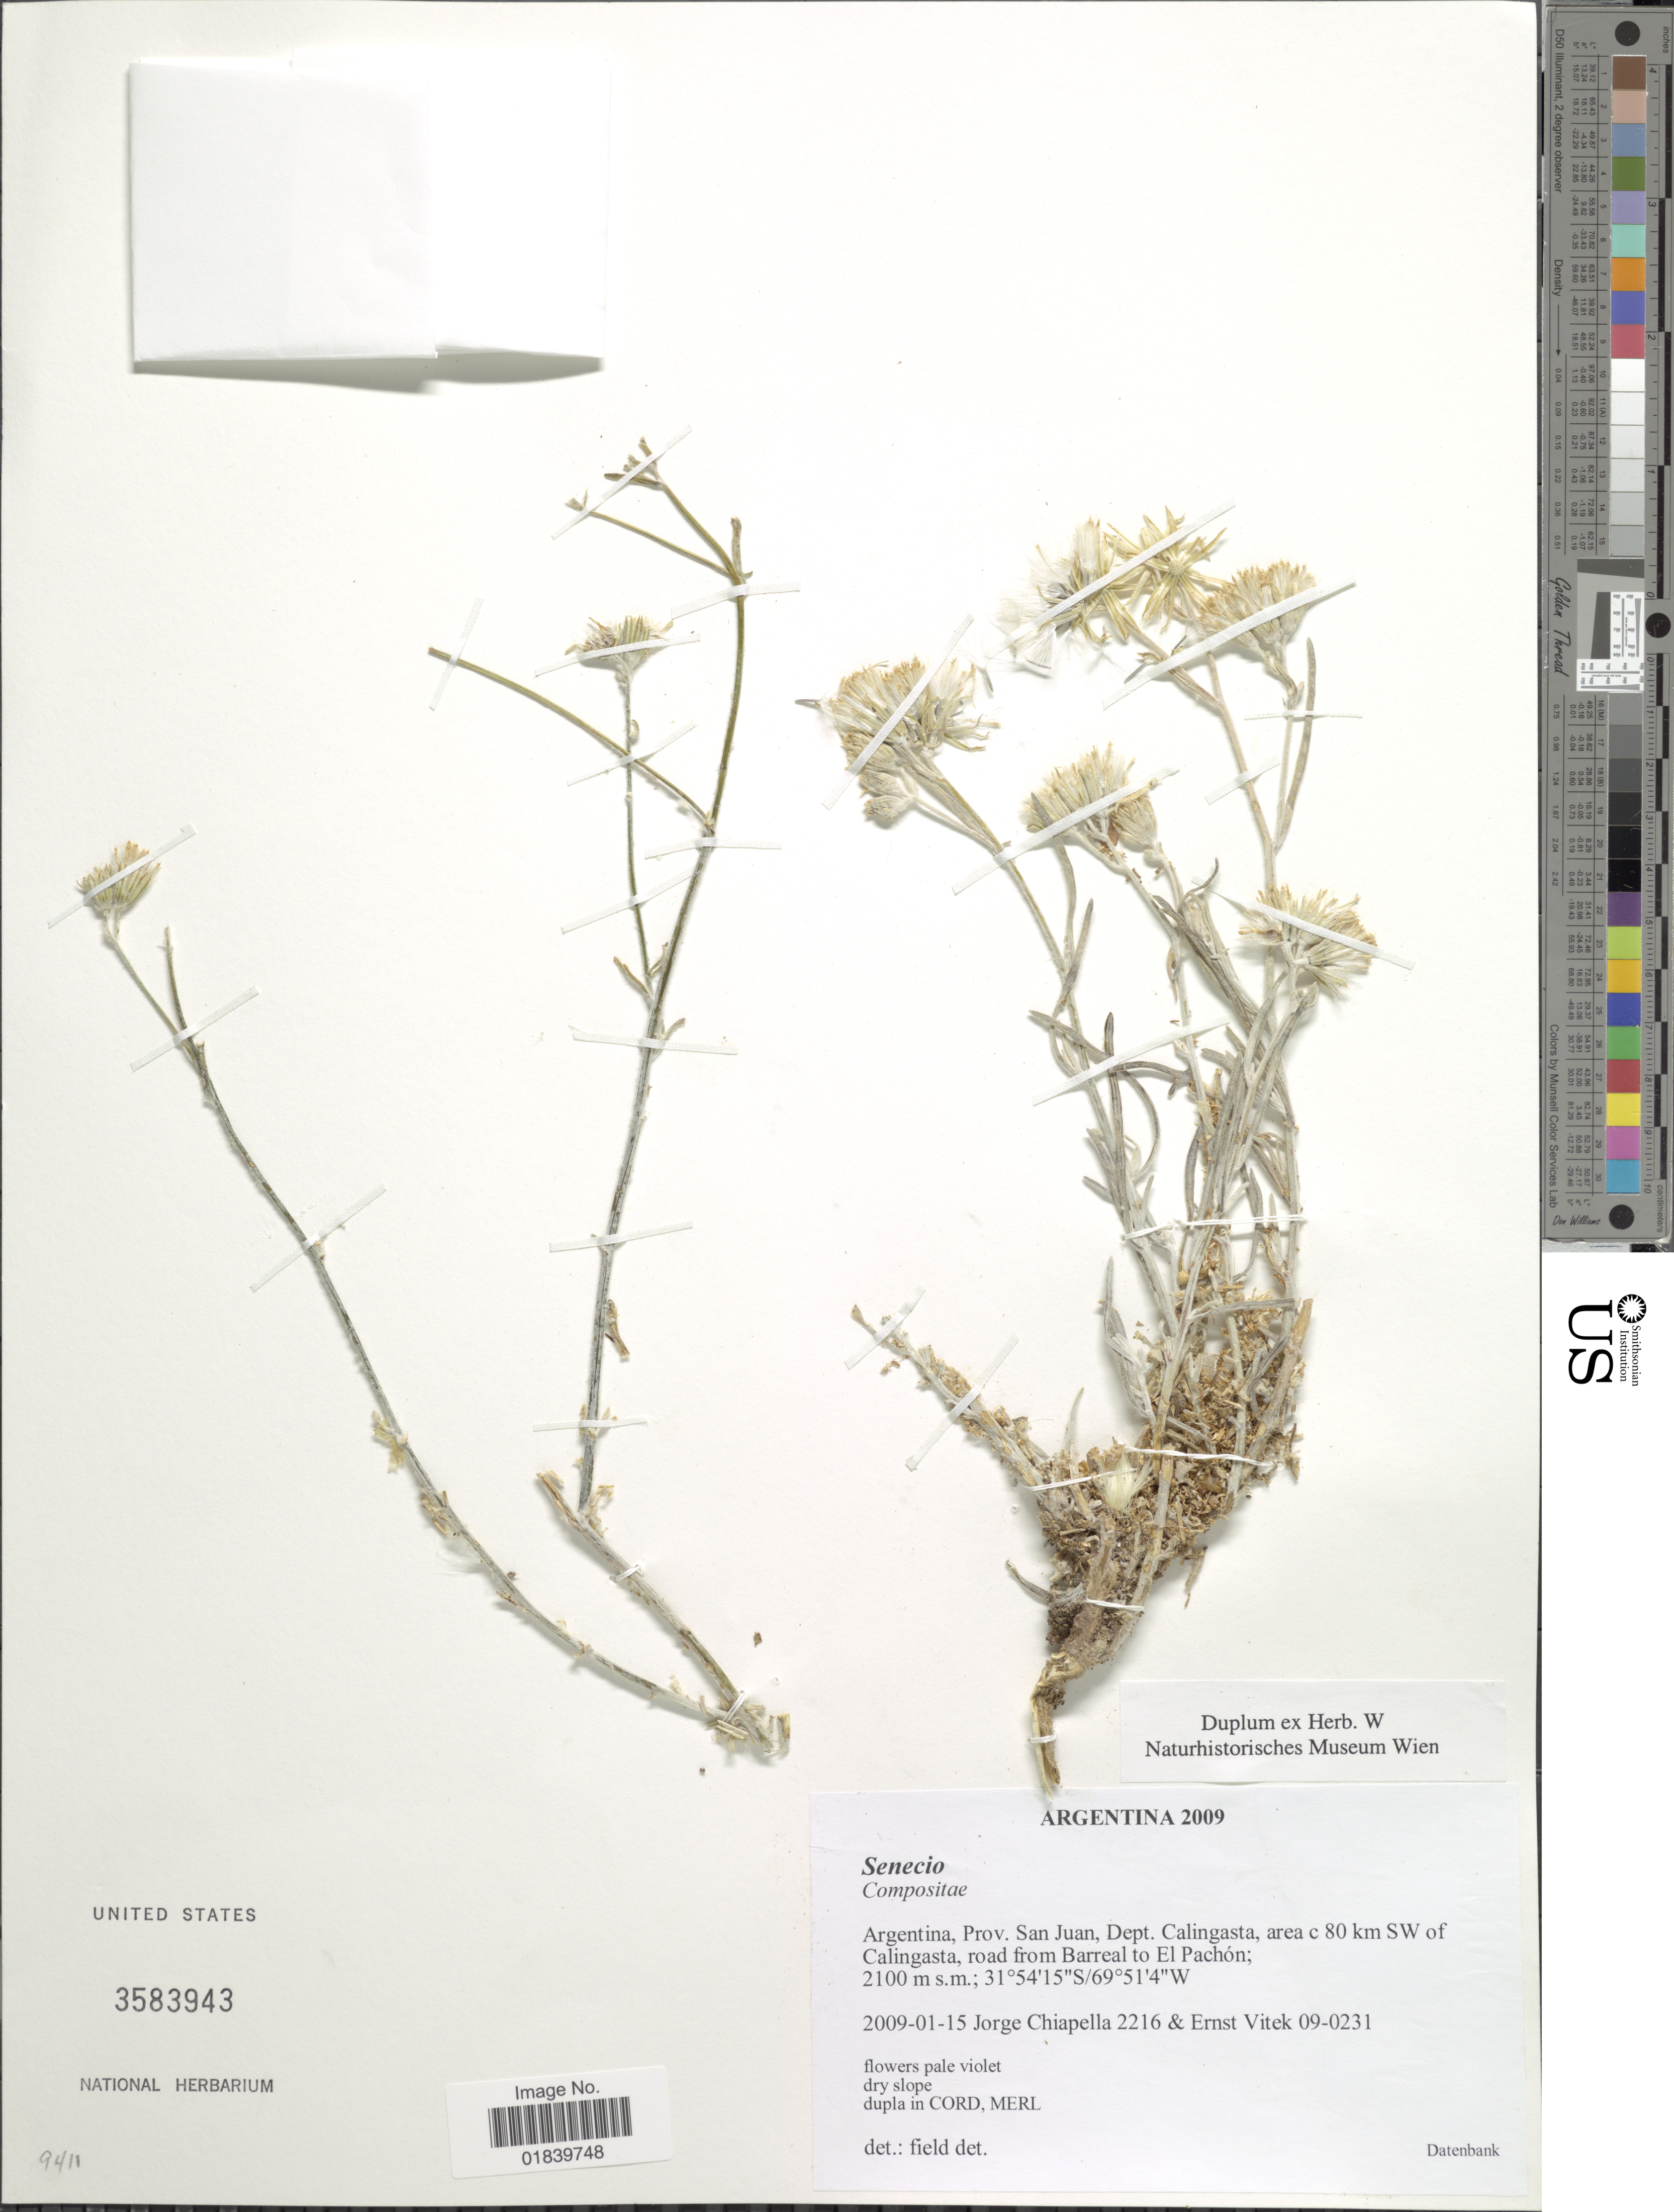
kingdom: Plantae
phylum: Tracheophyta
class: Magnoliopsida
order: Asterales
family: Asteraceae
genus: Senecio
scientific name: Senecio sp.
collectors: J. Chiapella & E. Vitek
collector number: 2216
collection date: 2009-01-15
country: Argentina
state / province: San Juan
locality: Argentina, Prov. San Juan. Dept. Calingastra, area c 80 km SW of Calingasta, road from Barreal to El Pachon.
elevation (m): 2100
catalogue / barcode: US 3583943